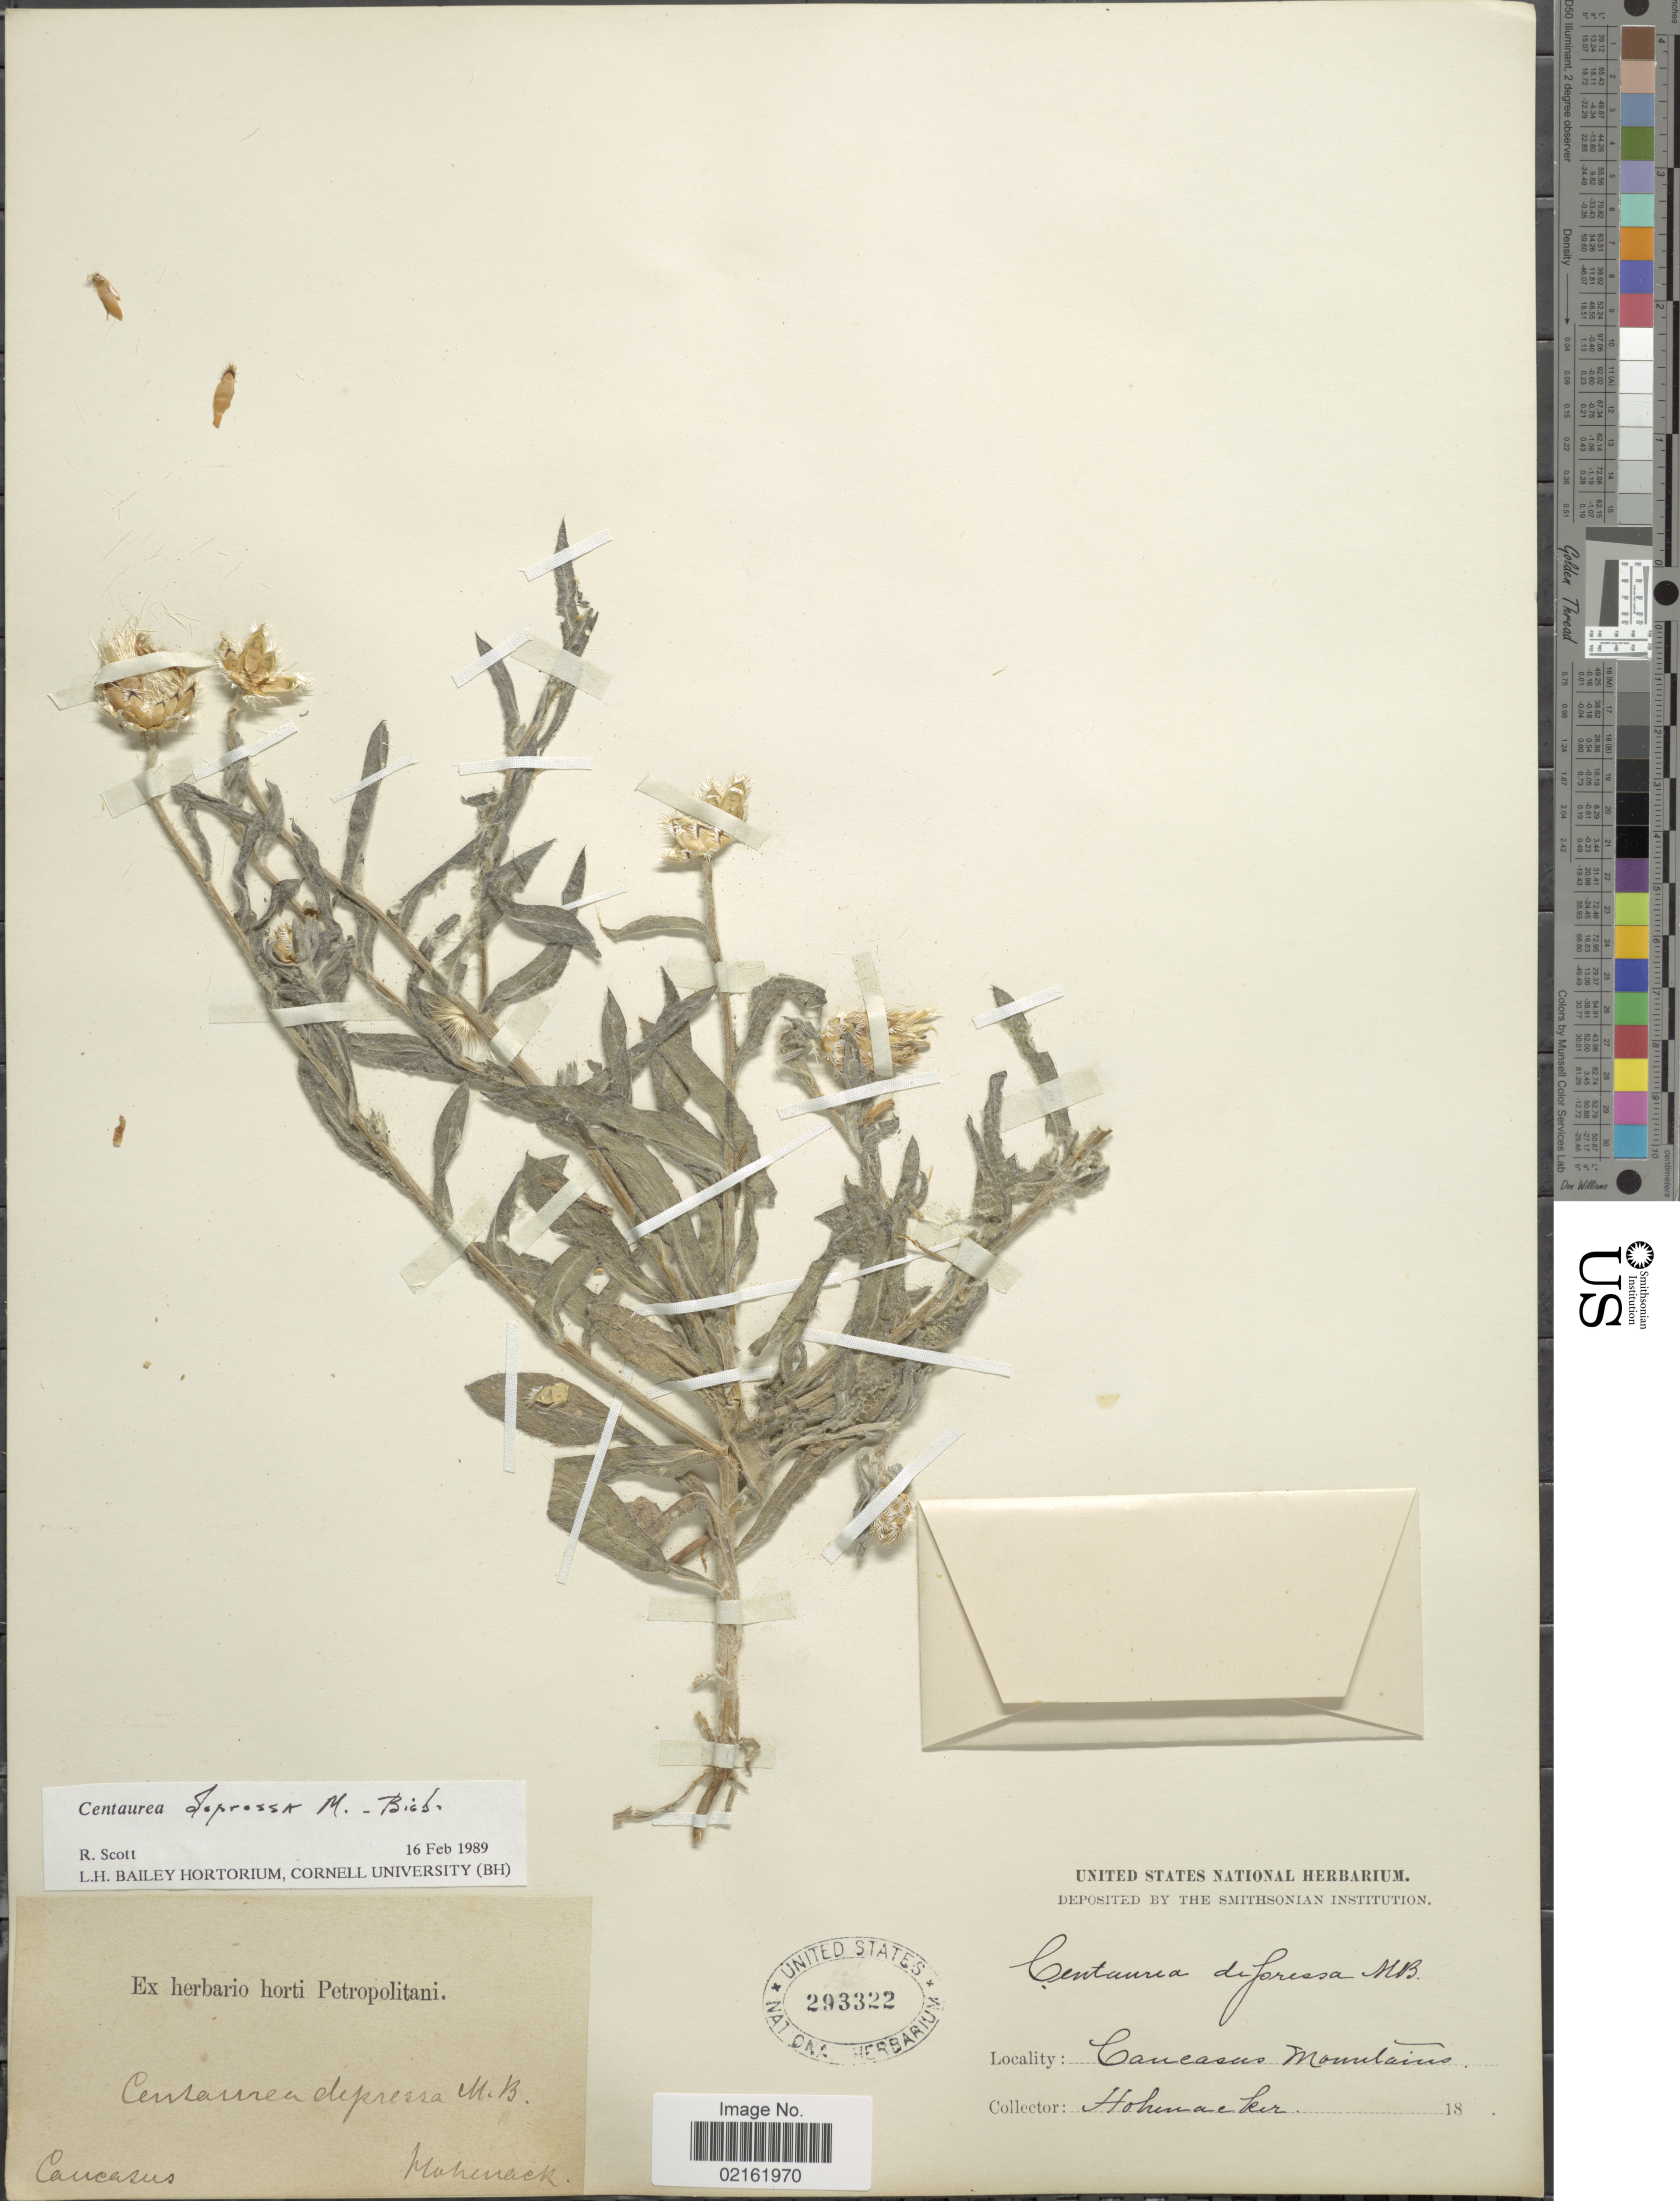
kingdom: Plantae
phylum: Tracheophyta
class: Magnoliopsida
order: Asterales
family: Asteraceae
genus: Centaurea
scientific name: Centaurea depressa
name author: M. Bieb.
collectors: Hohenacker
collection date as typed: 18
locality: Caucasus Mountains, Caucasus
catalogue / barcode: US 293322